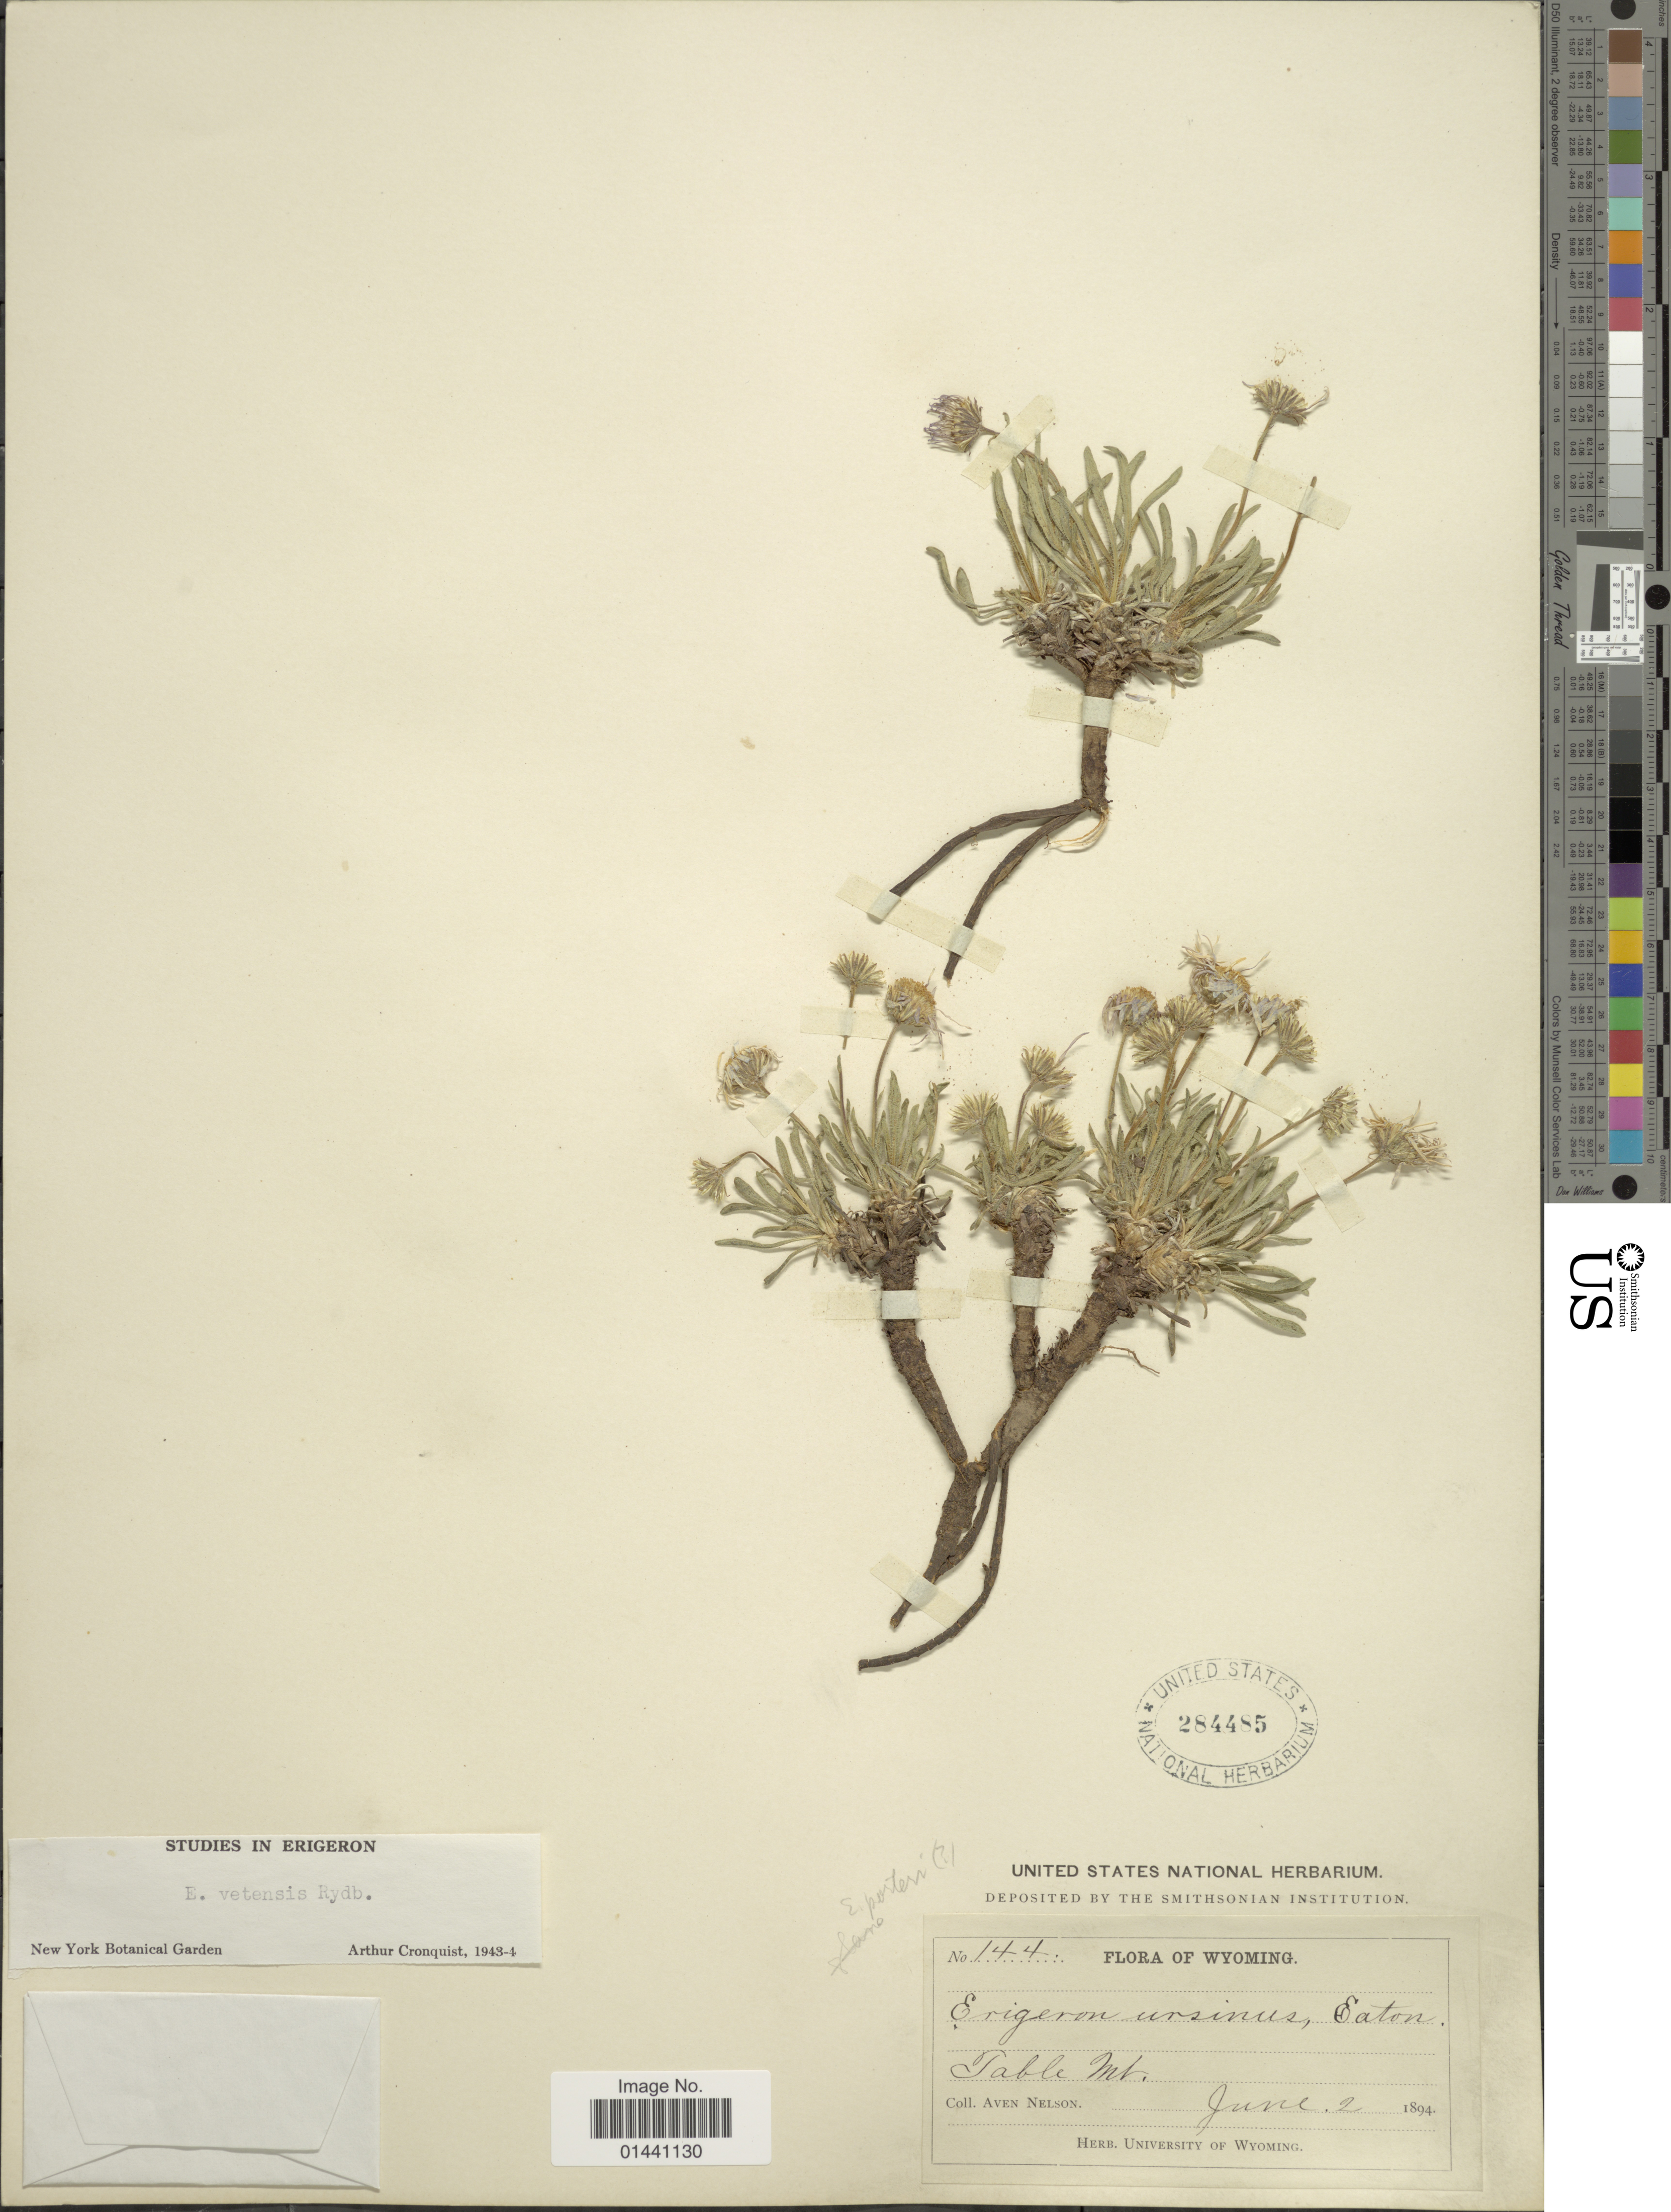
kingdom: Plantae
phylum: Tracheophyta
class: Magnoliopsida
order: Asterales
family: Asteraceae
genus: Erigeron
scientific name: Erigeron vetensis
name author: Rydb.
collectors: A. Nelson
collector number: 144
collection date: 1894-06-02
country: United States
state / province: Wyoming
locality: Table Mt.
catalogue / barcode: US 284485